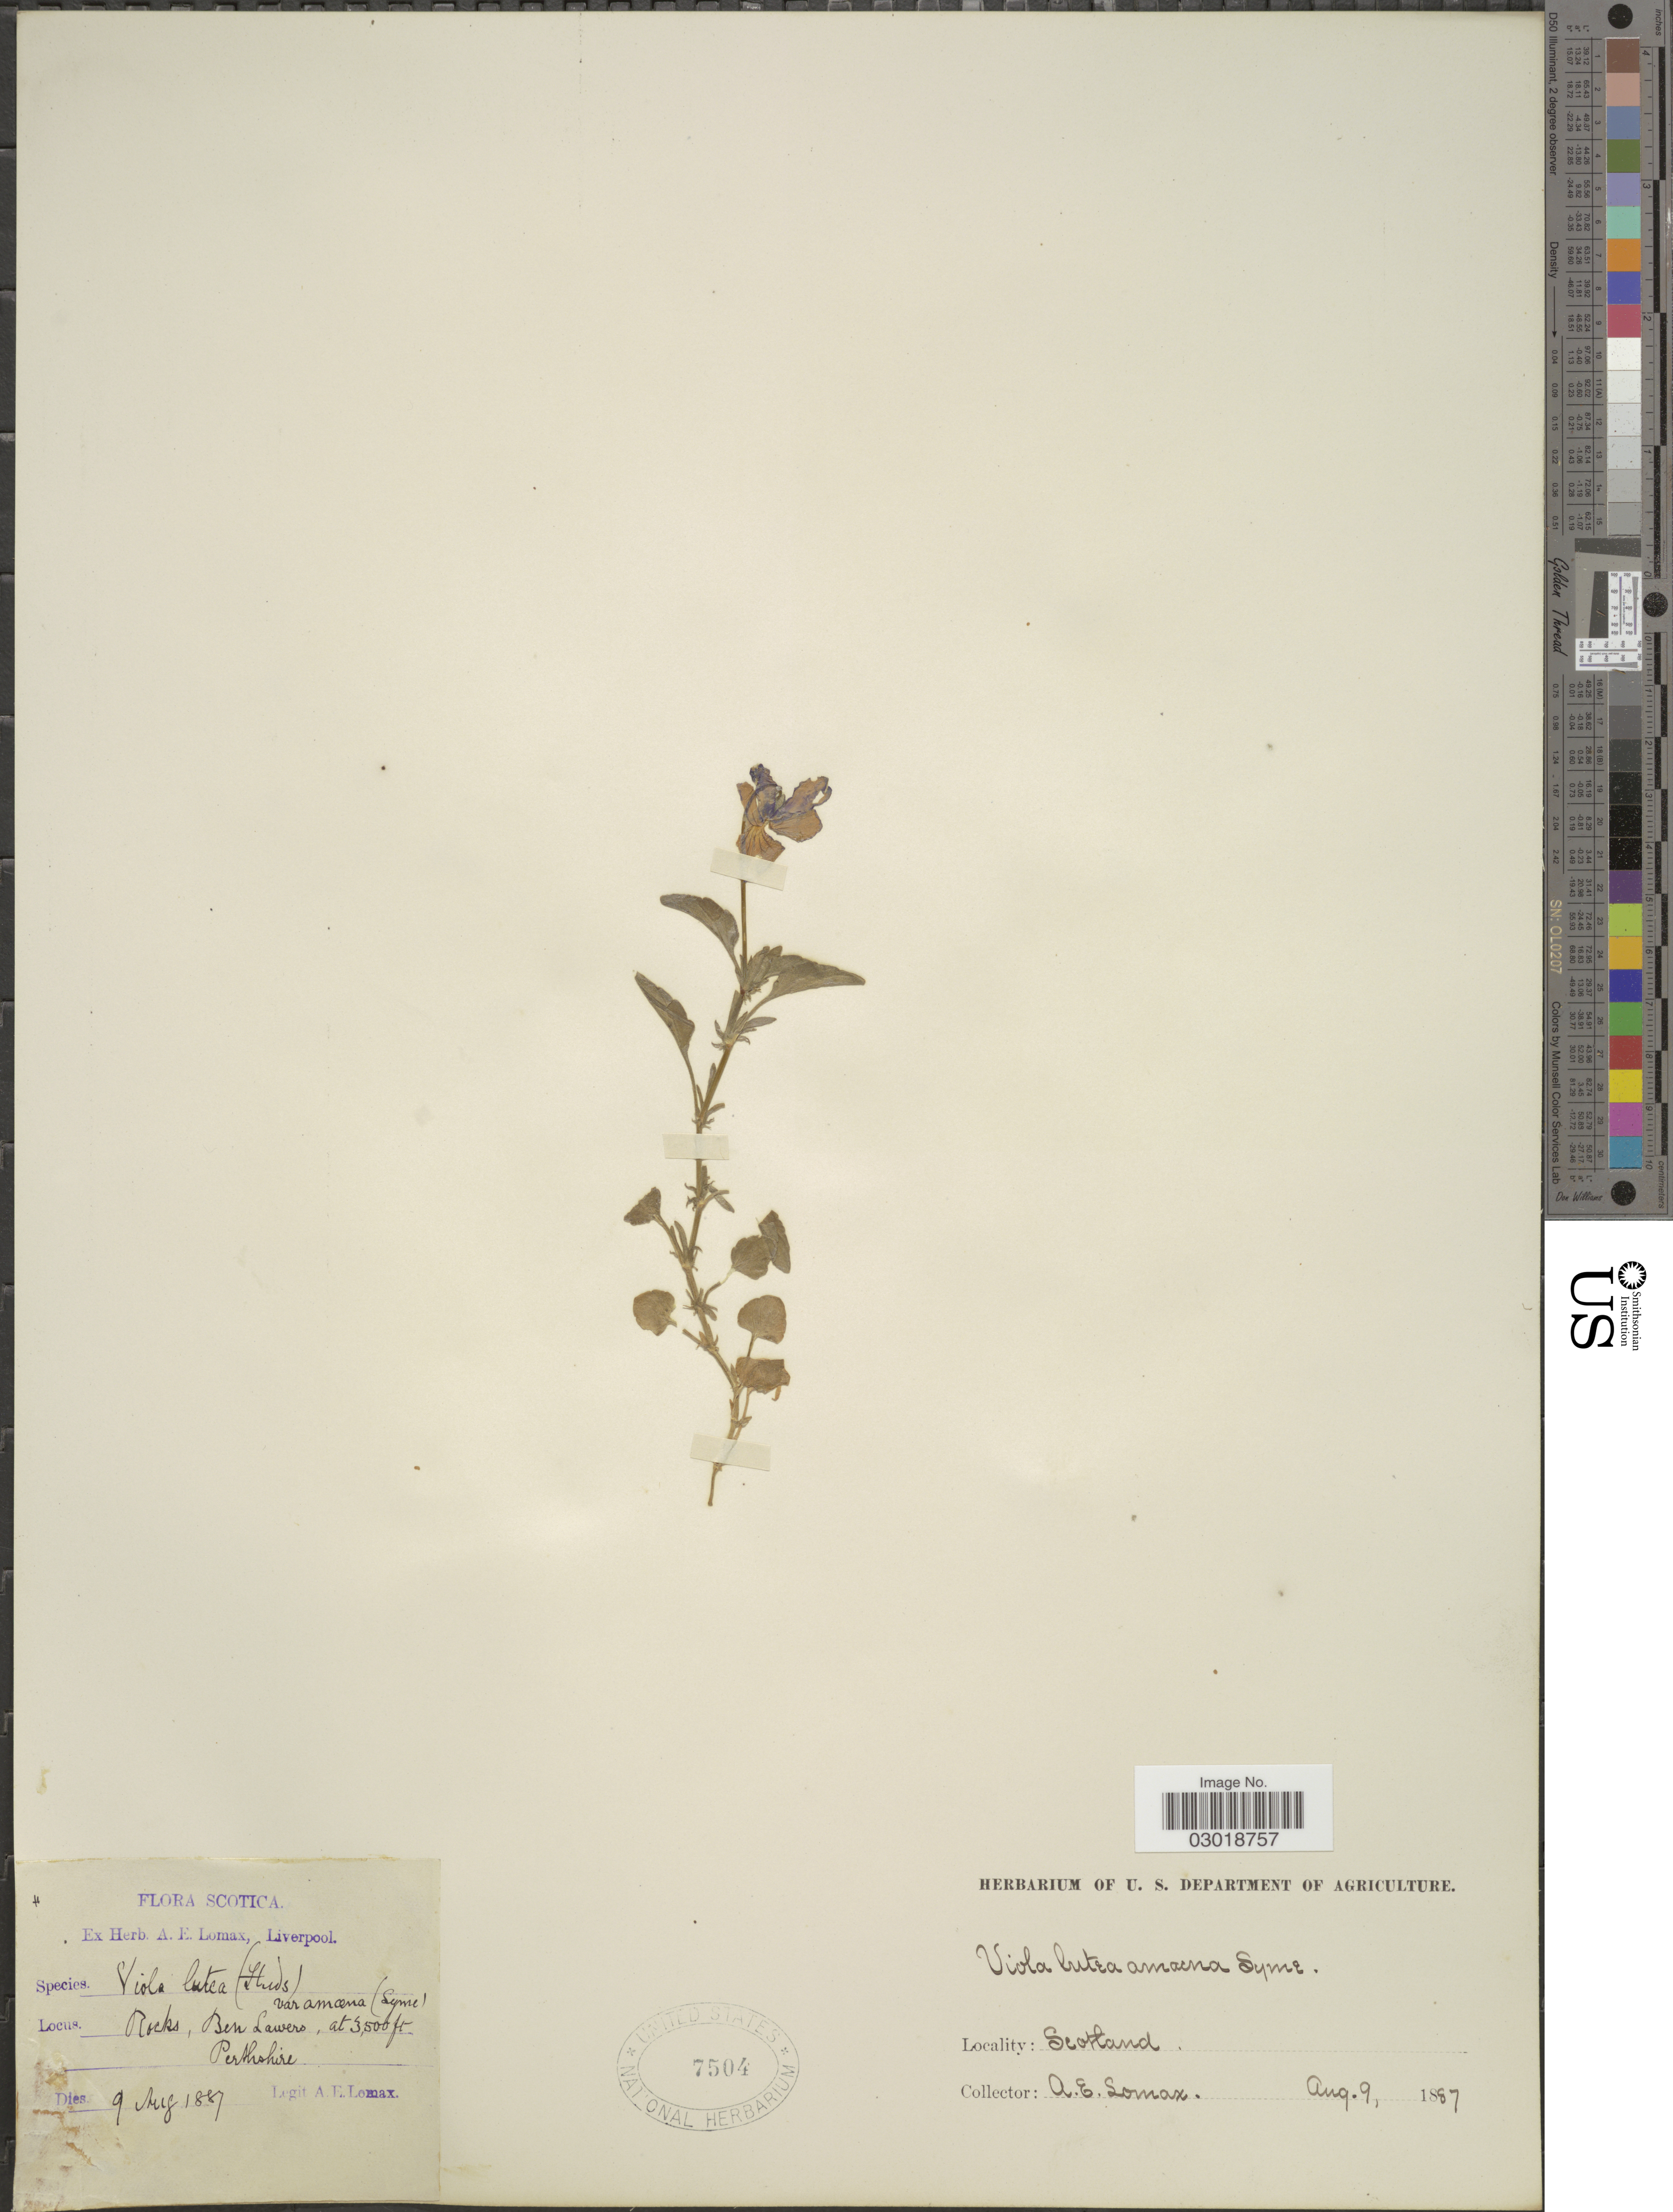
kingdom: Plantae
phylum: Tracheophyta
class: Magnoliopsida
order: Malpighiales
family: Violaceae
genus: Viola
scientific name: Viola lutea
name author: Huds.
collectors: A. Lomax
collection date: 1887-08-09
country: United Kingdom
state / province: Scotland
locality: Scotica, Ben Lawers, Perthshire.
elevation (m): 1067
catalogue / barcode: US 7504